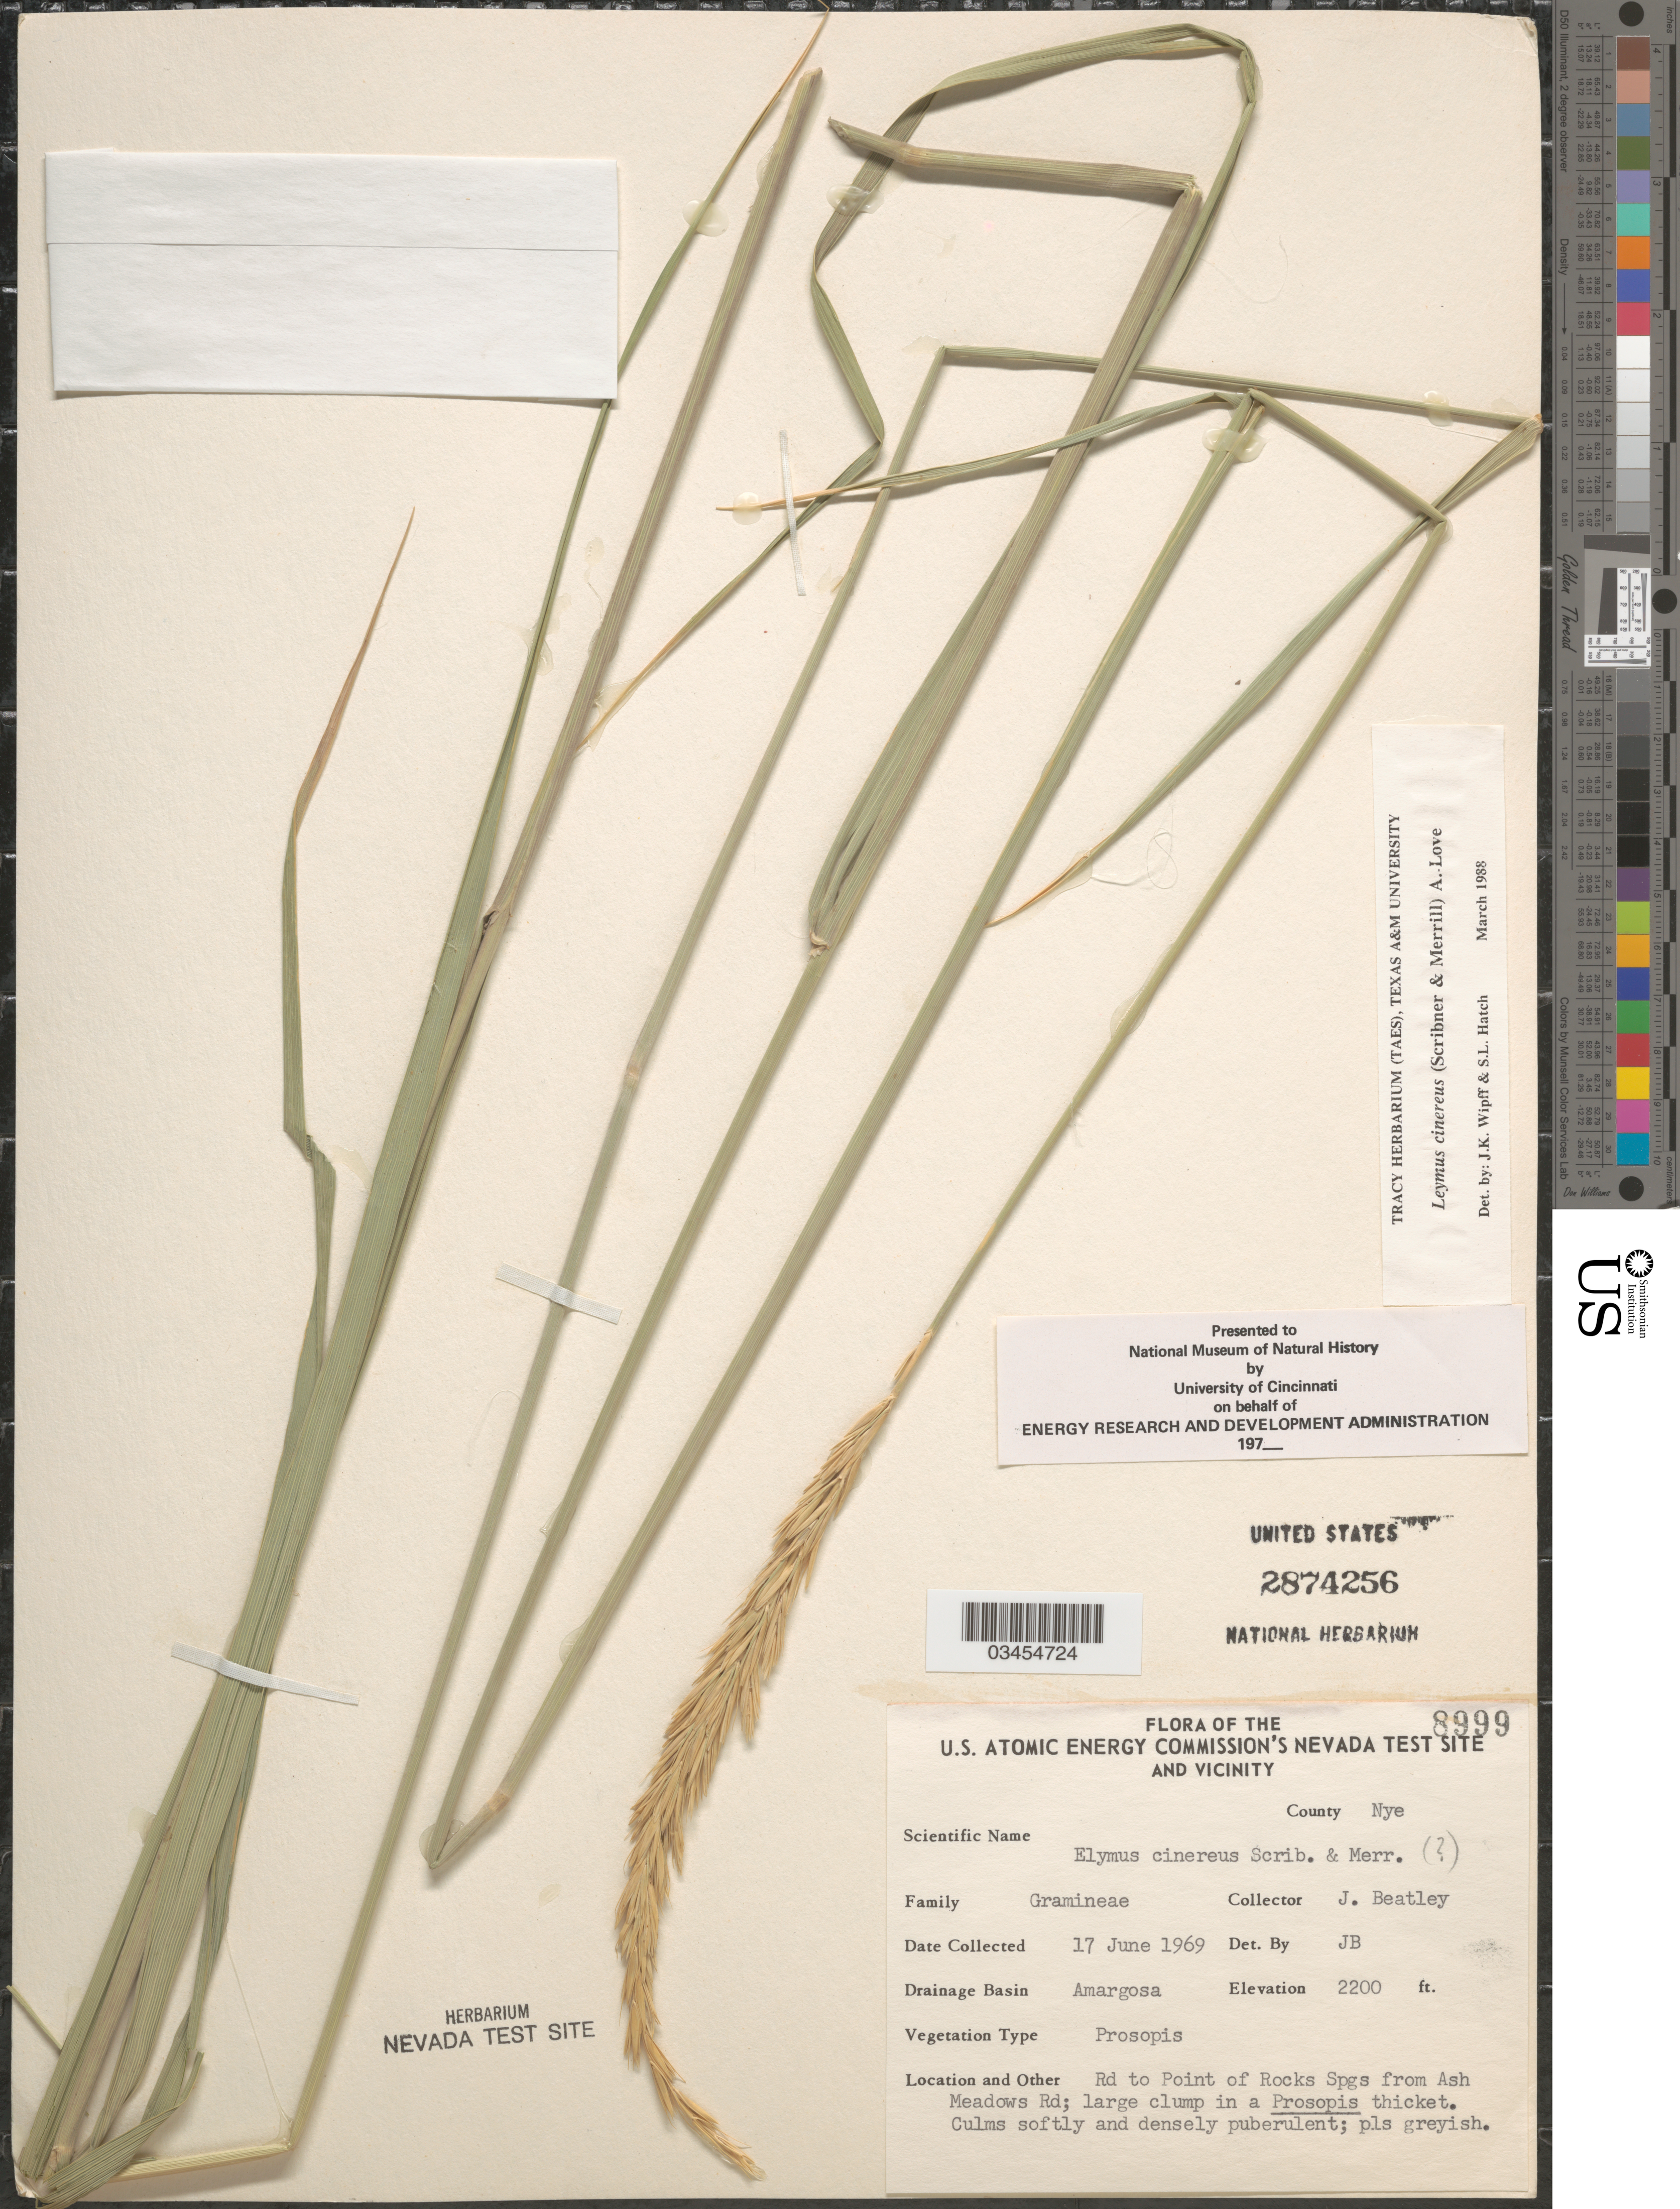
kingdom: Plantae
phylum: Tracheophyta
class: Liliopsida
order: Poales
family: Poaceae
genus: Leymus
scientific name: Leymus cinereus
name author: (Scribn. & Merr.) Á. Löve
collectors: J. C. Beatley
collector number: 8999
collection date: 1969-06-17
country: United States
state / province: Nevada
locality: U.S. Atomic Energy Commission's Nevada Test Site And Vicinity. County Nye. Drainage Basin Amargosa. Rd to Point of Rocks Spgs from Ash Meadows Rd.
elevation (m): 671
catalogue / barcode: US 2874256